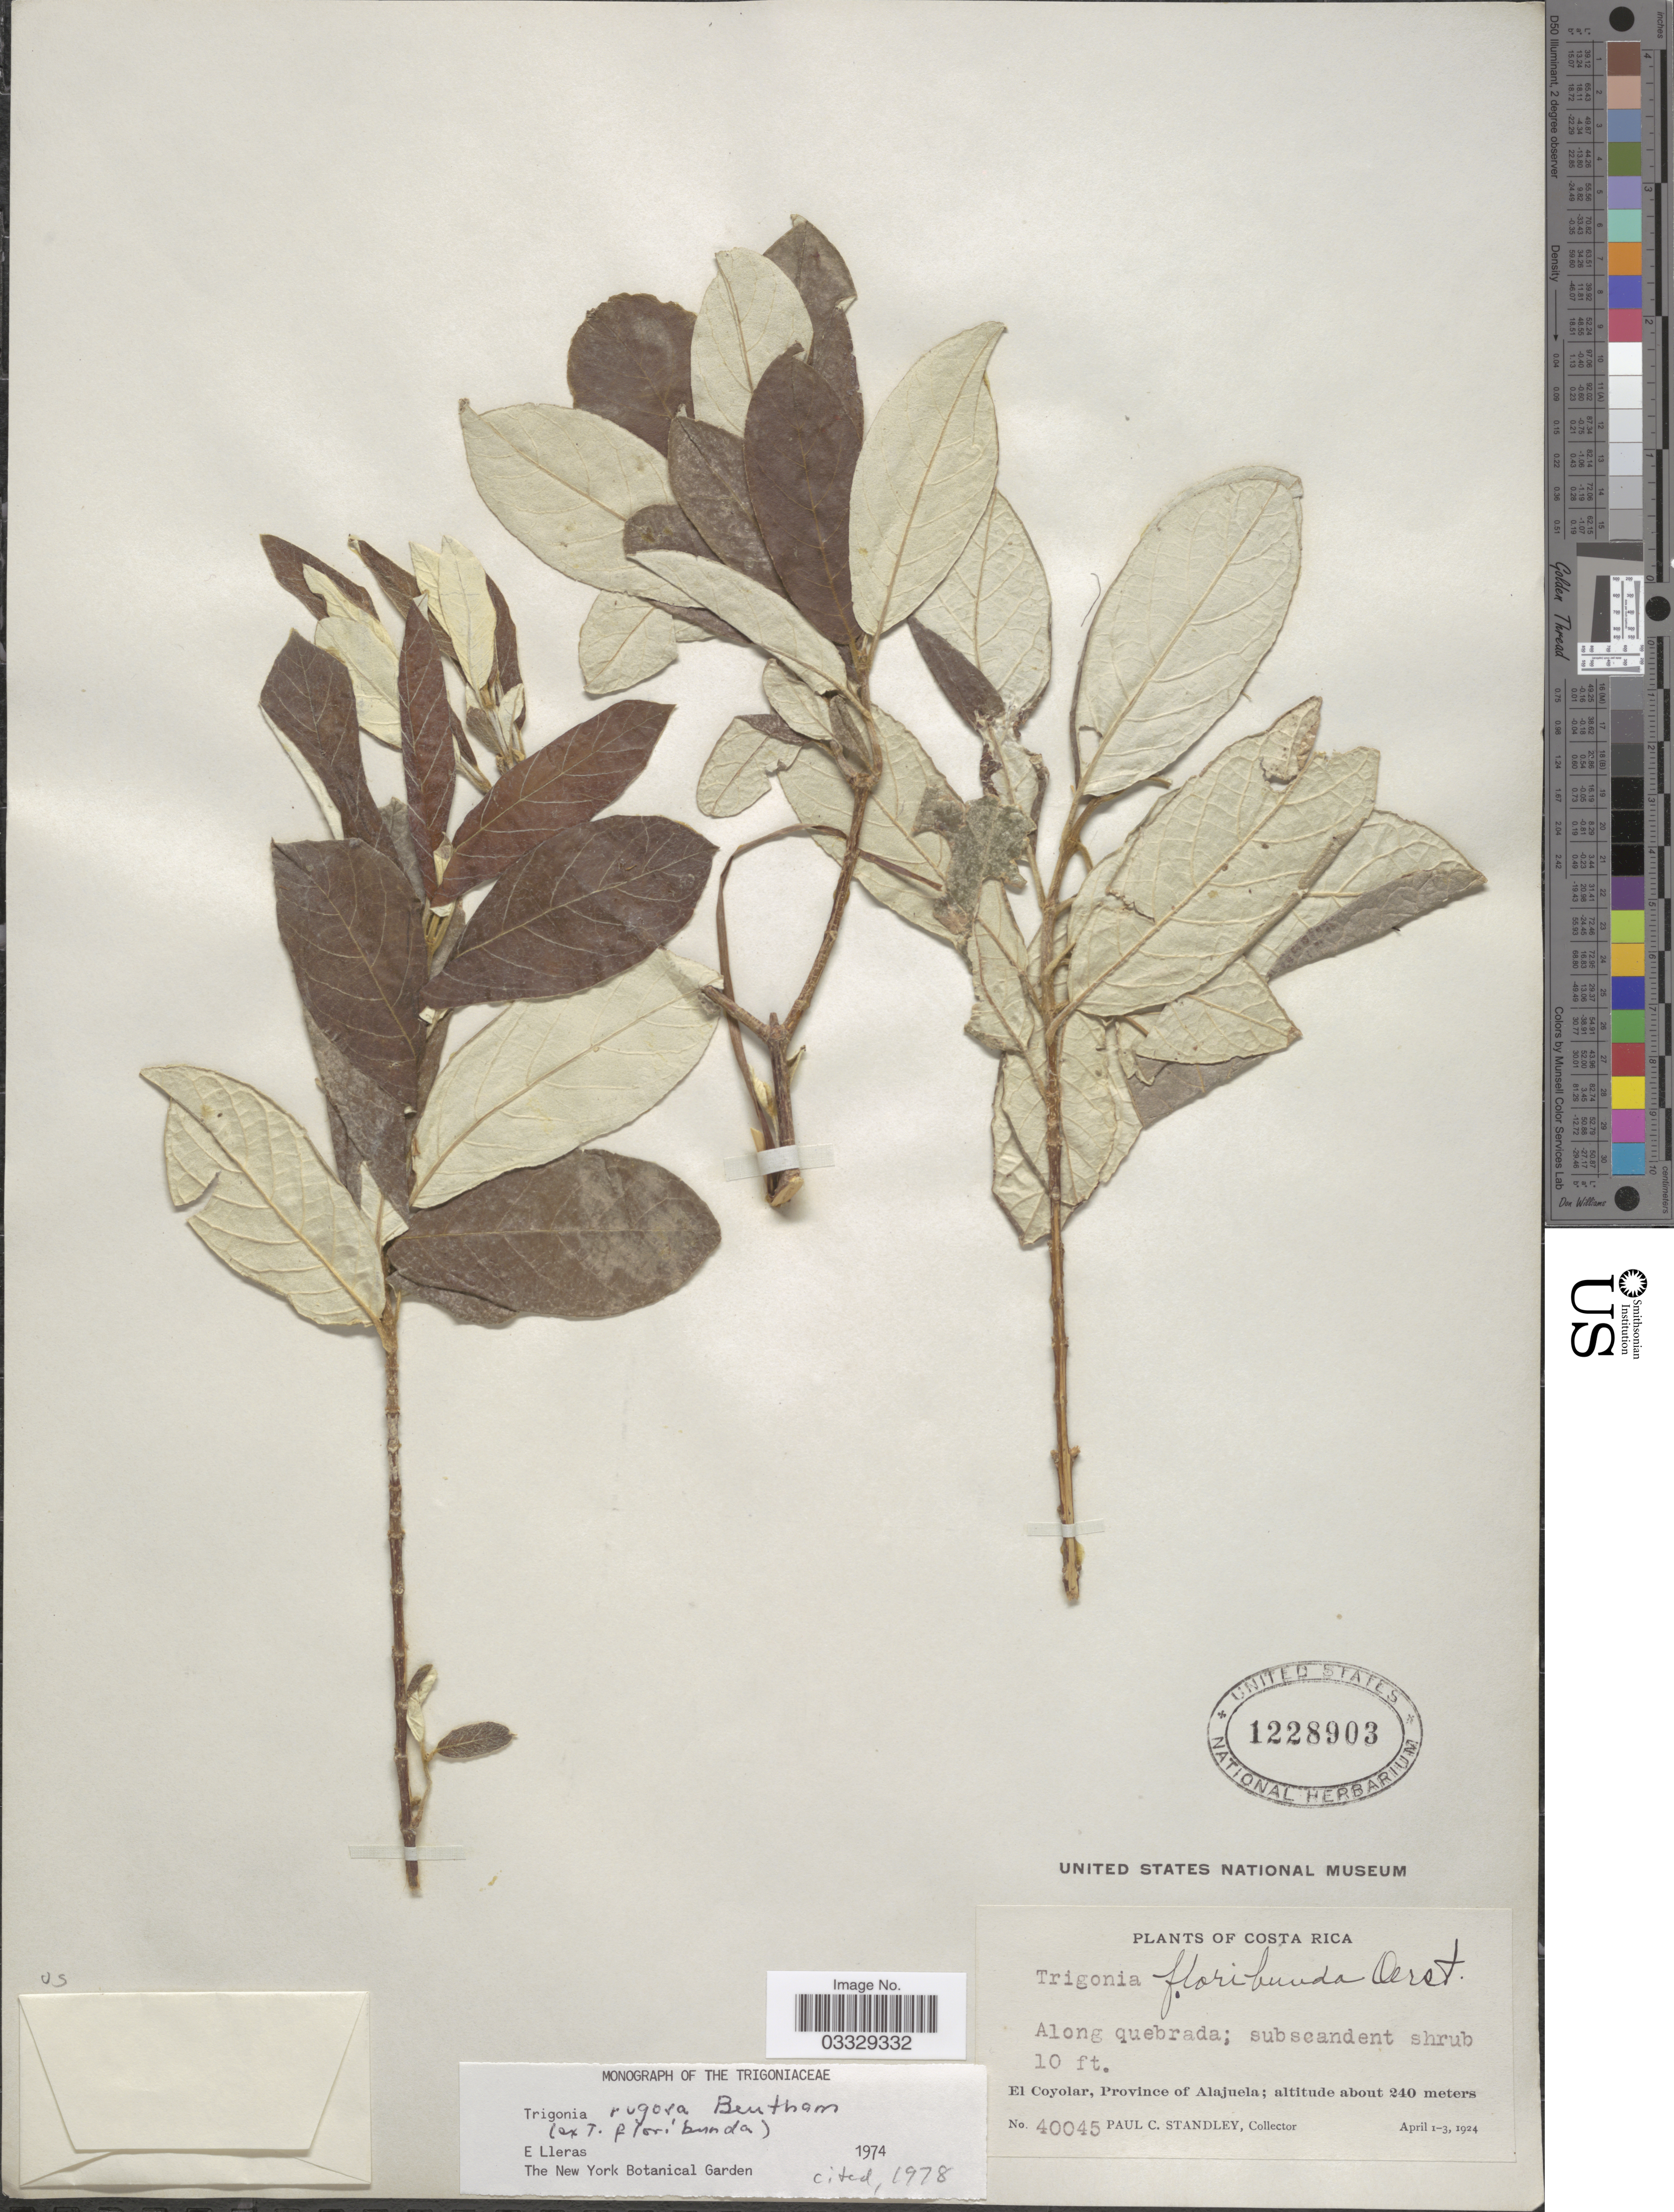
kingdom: Plantae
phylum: Tracheophyta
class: Magnoliopsida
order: Malpighiales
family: Trigoniaceae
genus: Trigonia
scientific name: Trigonia rugosa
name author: Benth.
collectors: P. C. Standley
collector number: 40045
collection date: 1924-04-01/1924-04-03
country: Costa Rica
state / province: Alajuela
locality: El Coyolar.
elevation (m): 240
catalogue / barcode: US 1228903